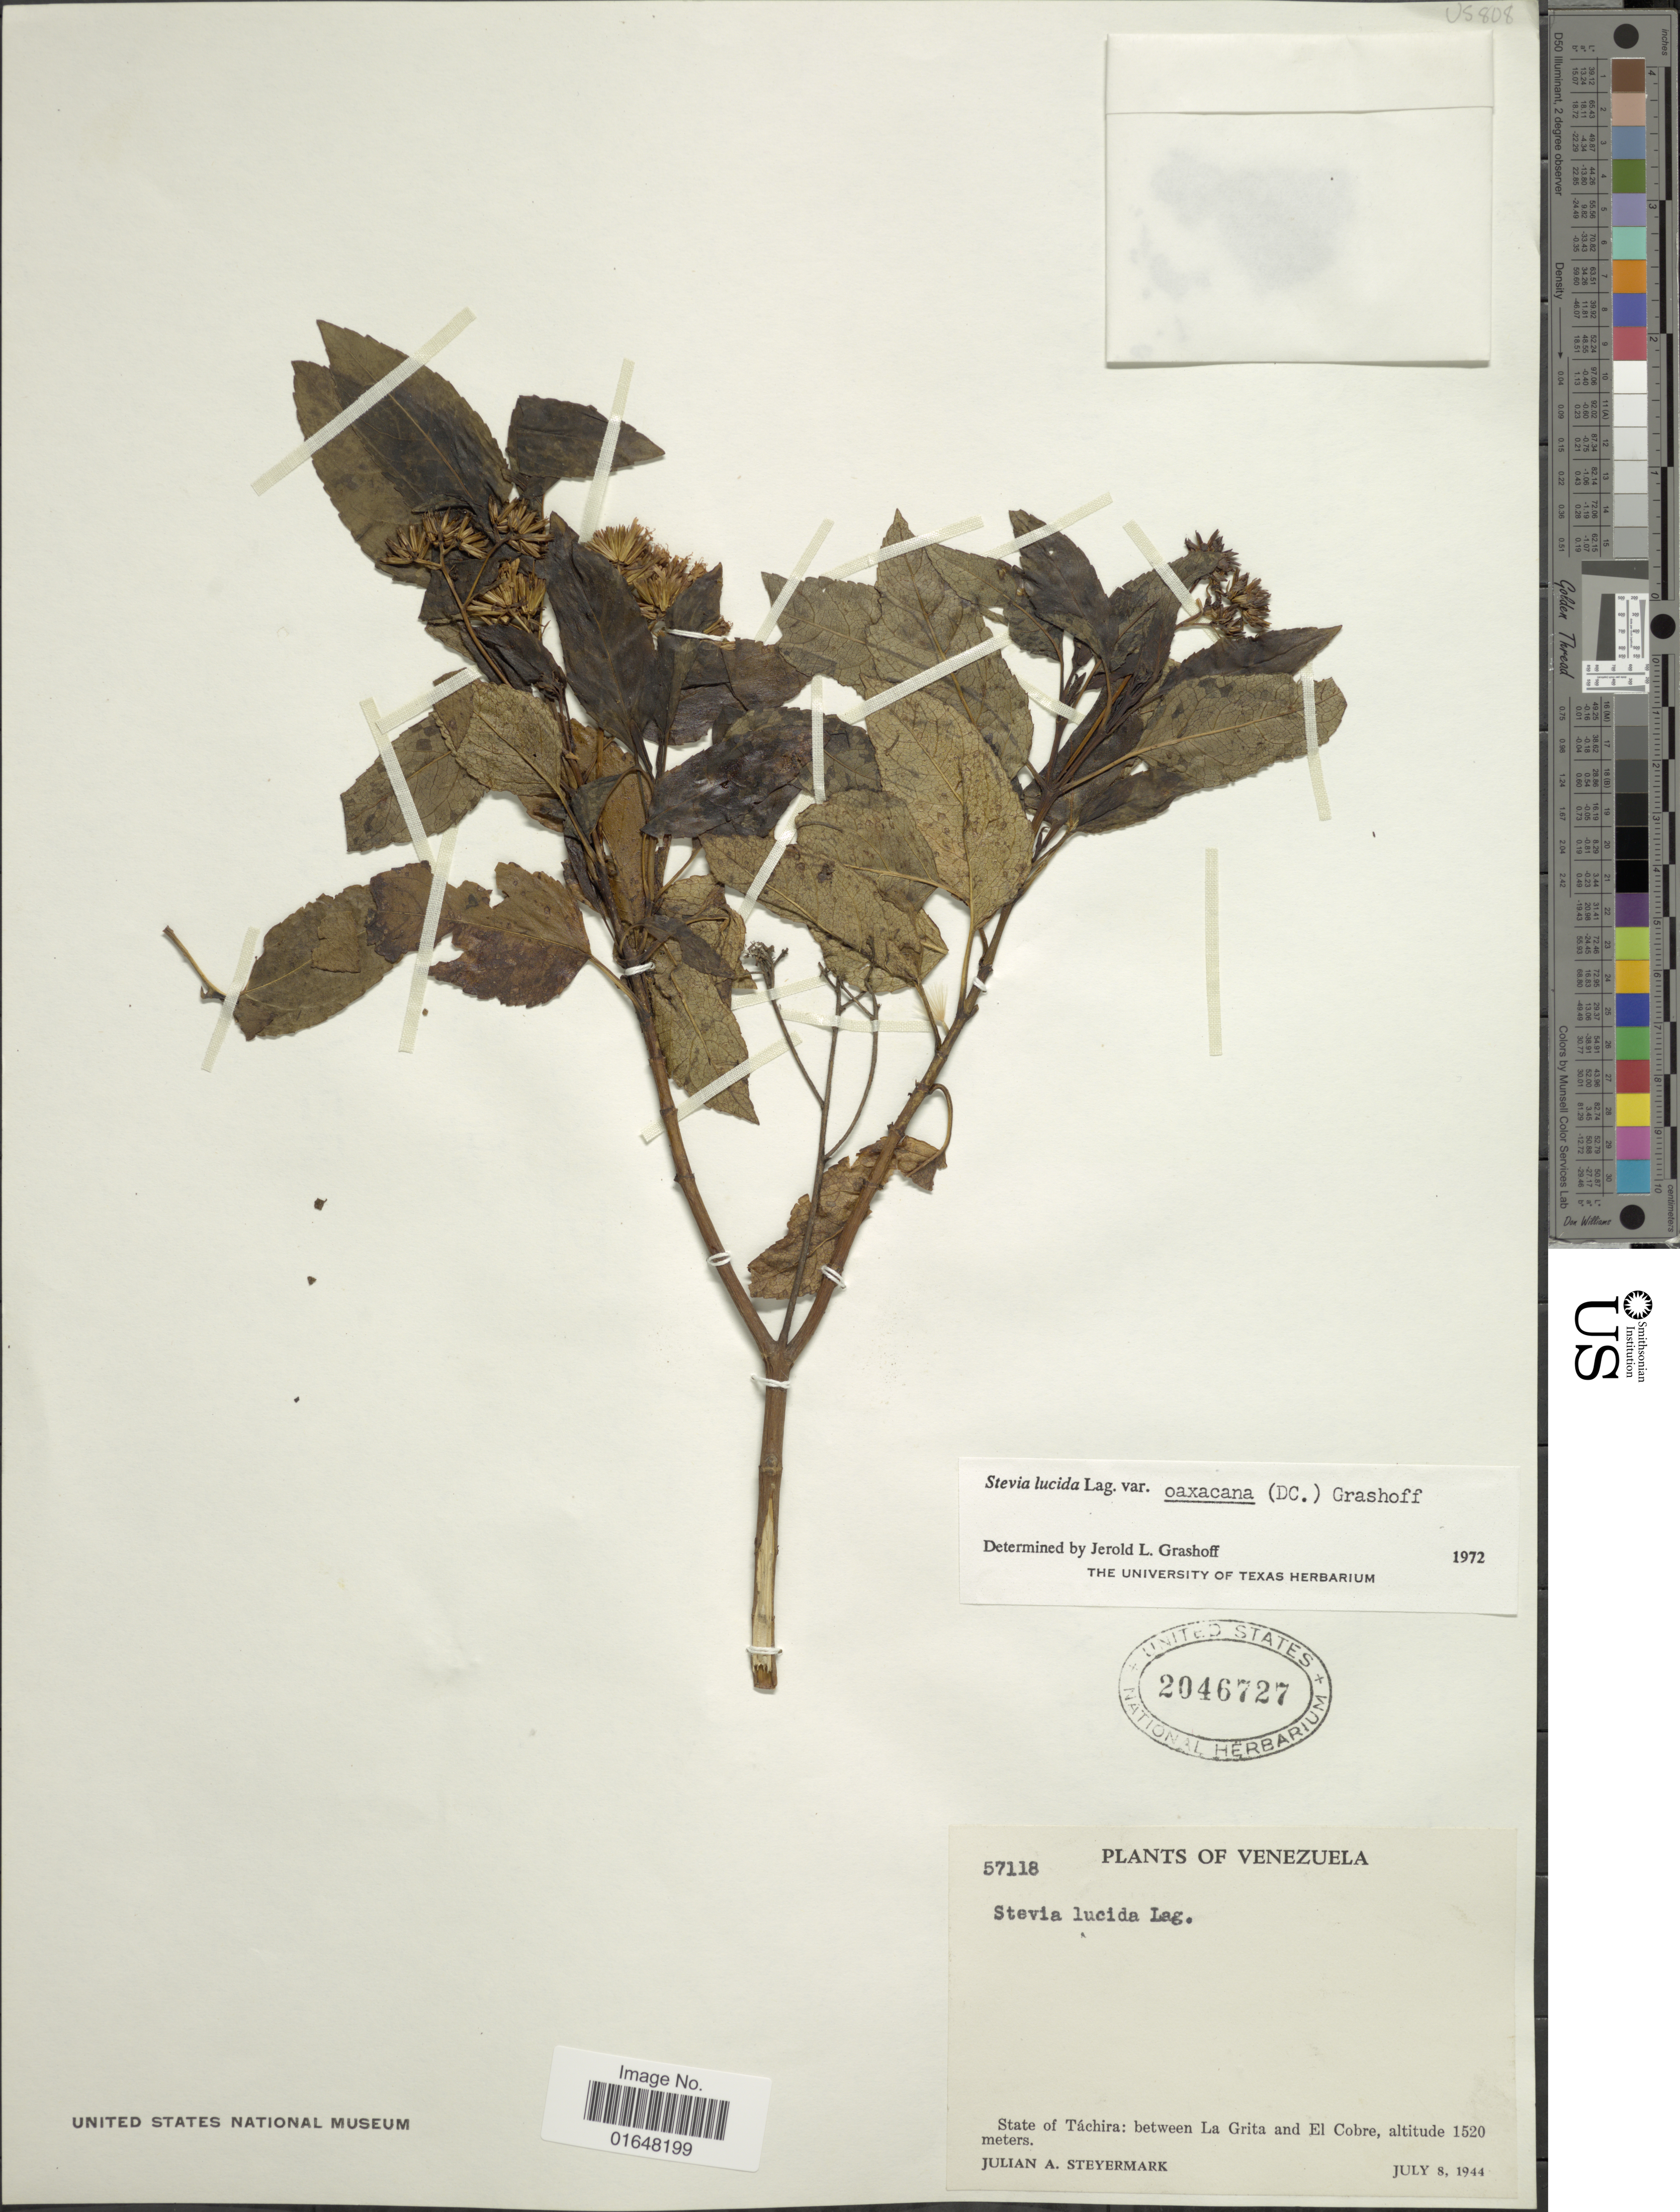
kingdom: Plantae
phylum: Tracheophyta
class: Magnoliopsida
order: Asterales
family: Asteraceae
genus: Stevia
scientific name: Stevia lucida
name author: Lag.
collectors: J. Steyermark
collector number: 57118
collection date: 1944-07-08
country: Venezuela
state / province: Tachira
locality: Between La Grita and El Cobre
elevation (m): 1520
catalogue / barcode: US 2046727